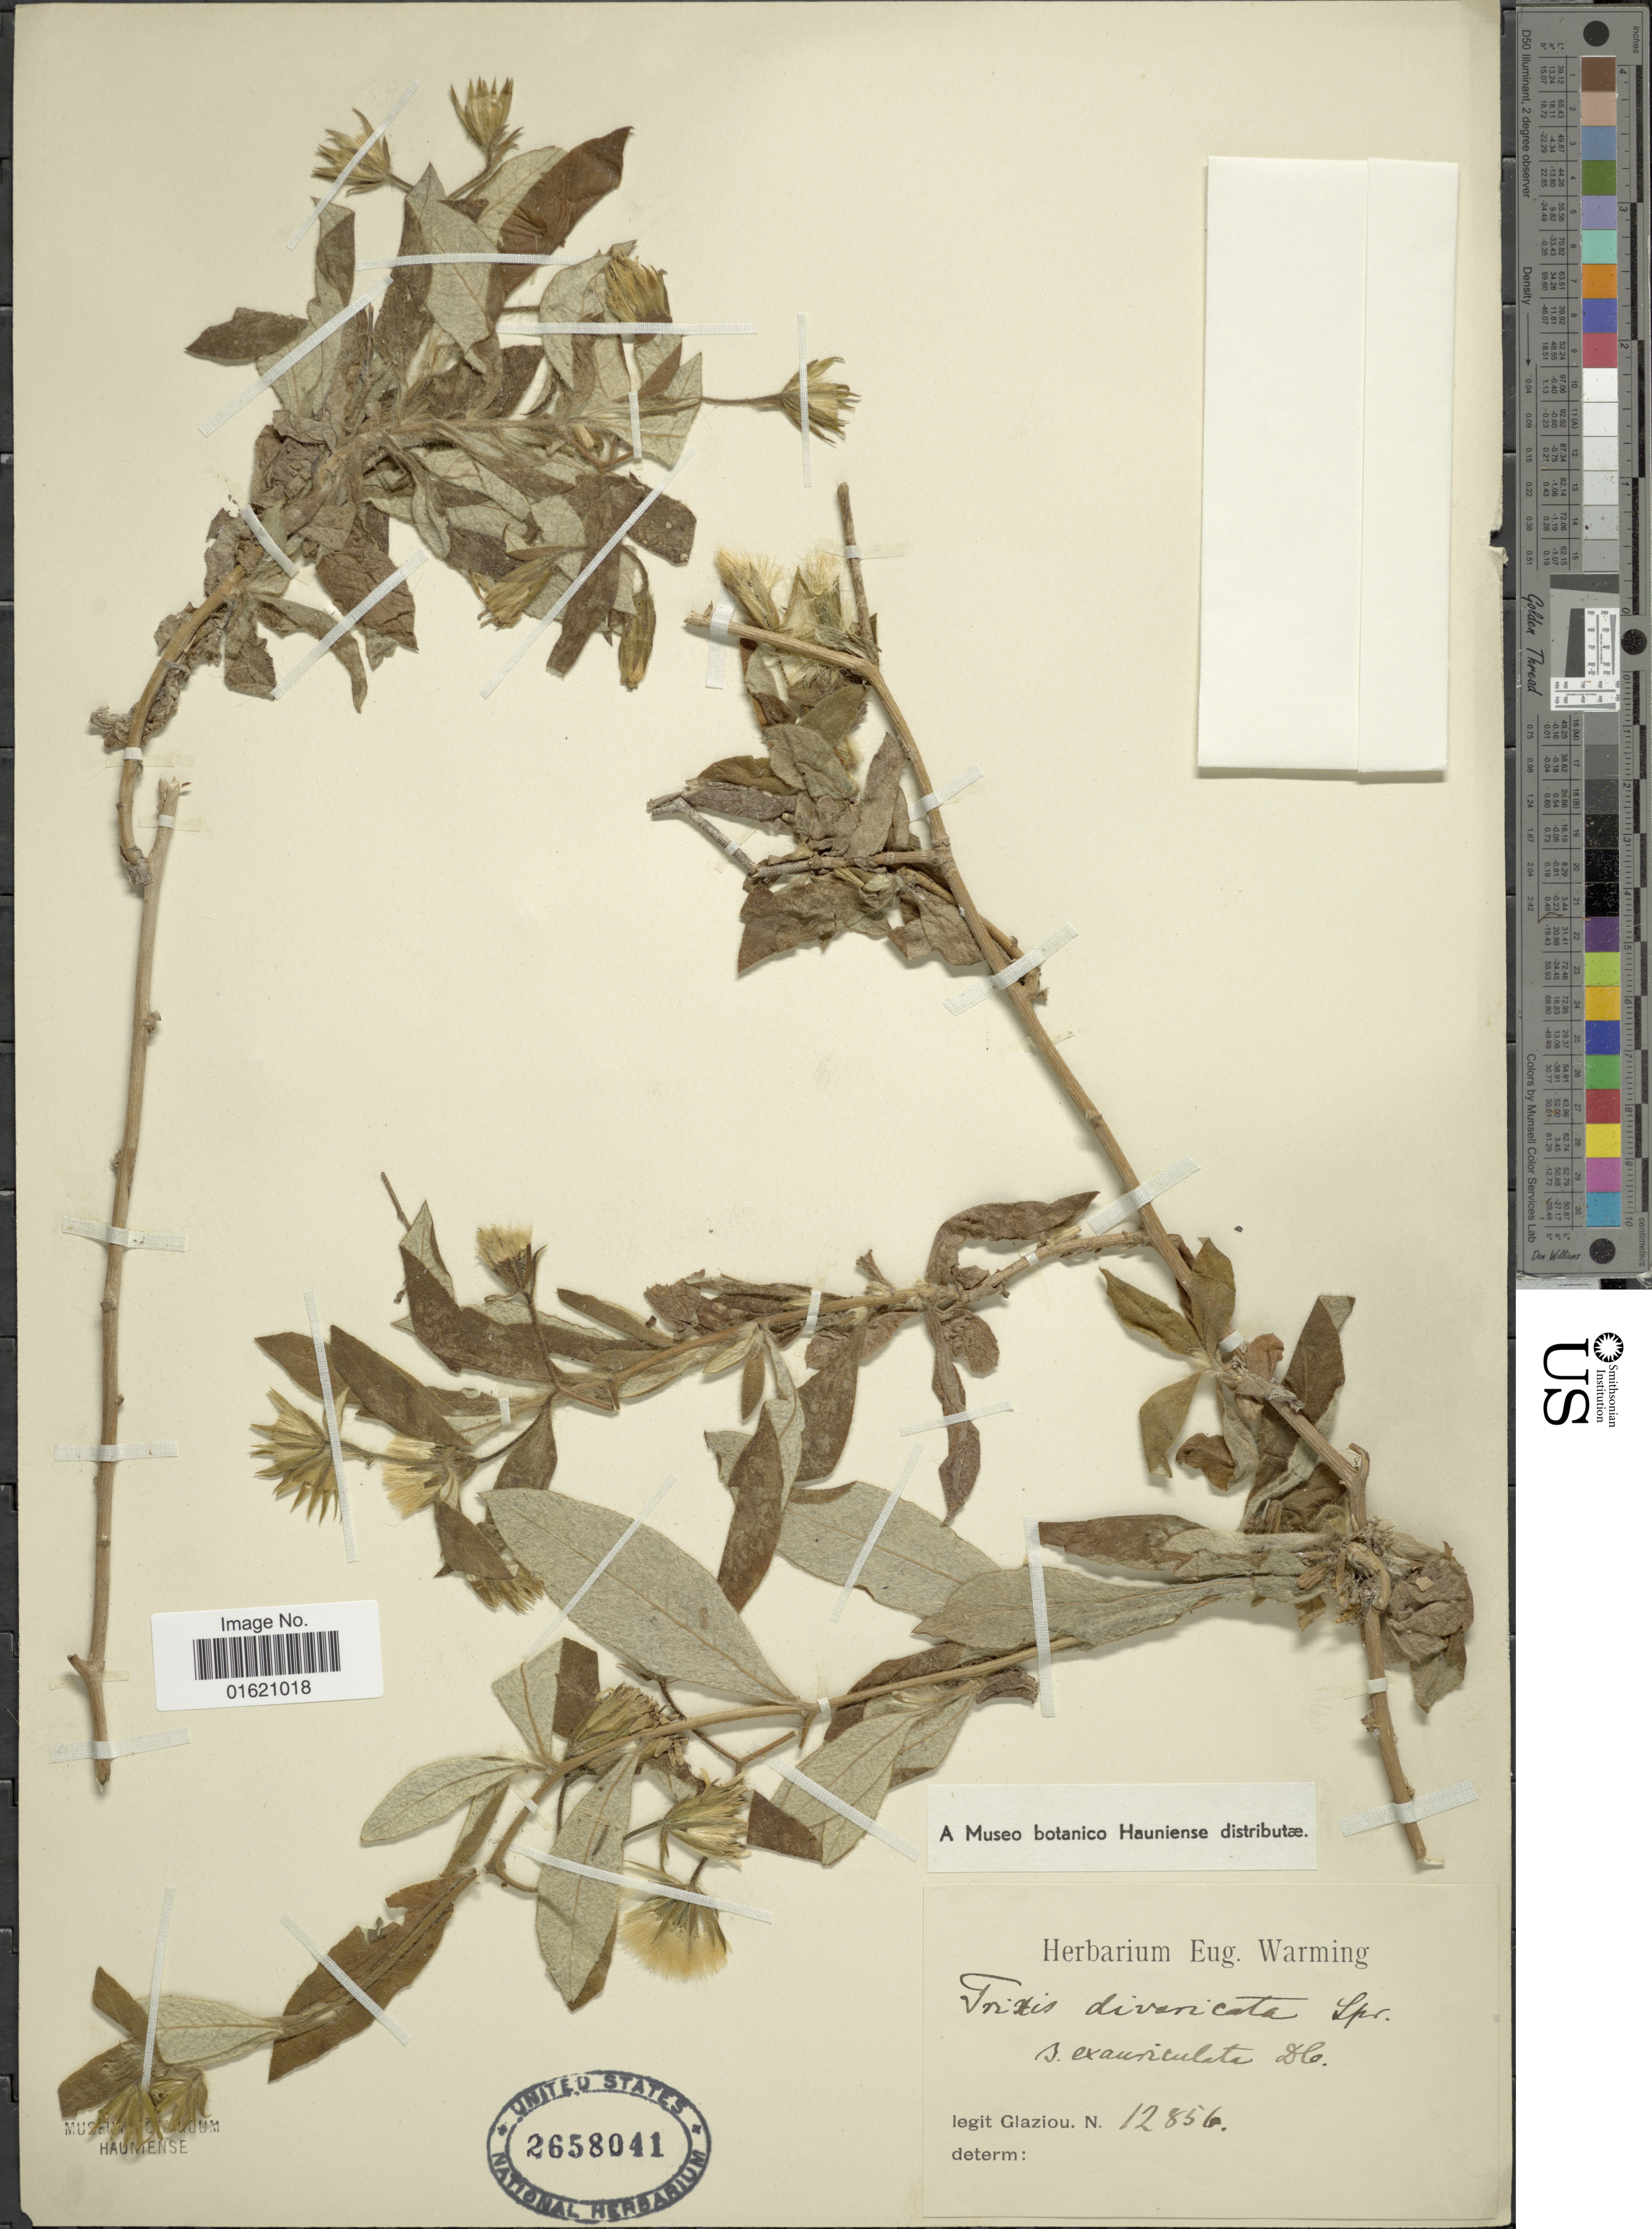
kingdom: Plantae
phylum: Tracheophyta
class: Magnoliopsida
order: Asterales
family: Asteraceae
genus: Trixis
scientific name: Trixis antimenorrhoea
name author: (Schrank) Mart. ex Kuntze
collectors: Glaziou, --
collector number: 12856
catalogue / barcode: US 2658041